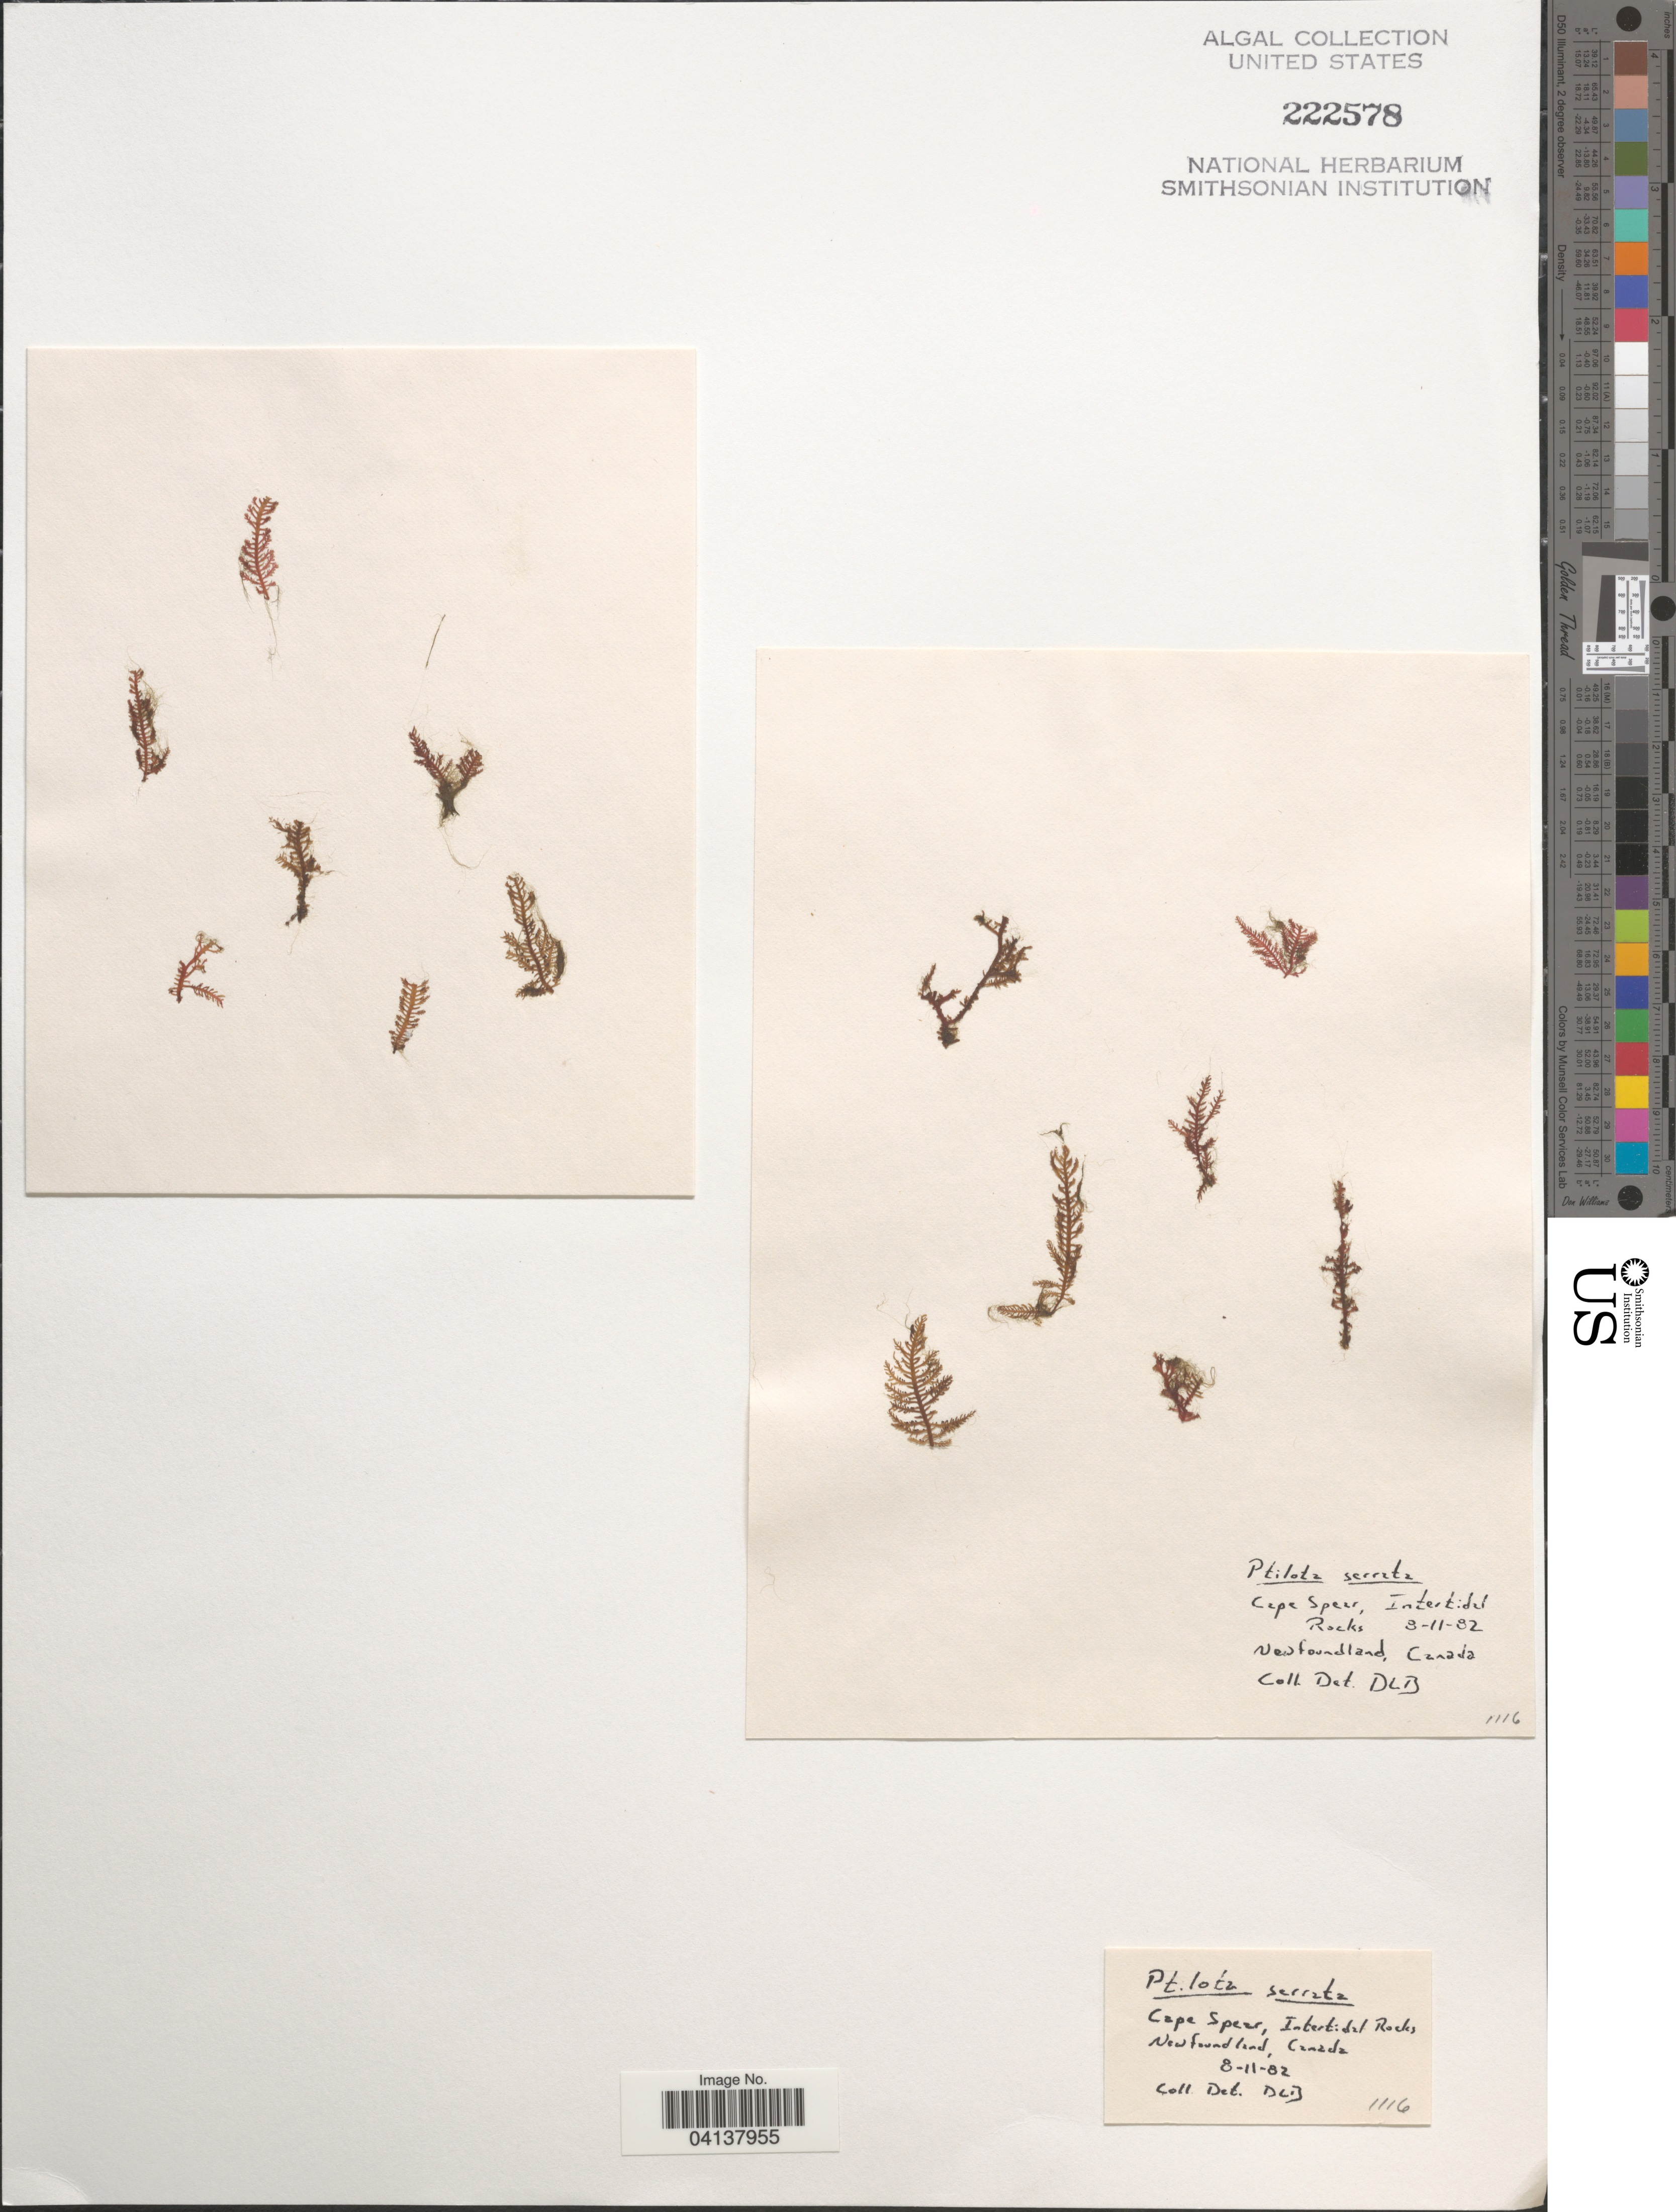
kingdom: Plantae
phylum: Rhodophyta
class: Florideophyceae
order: Ceramiales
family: Wrangeliaceae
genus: Ptilota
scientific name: Ptilota serrata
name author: Kützing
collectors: D. L. B.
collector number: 1116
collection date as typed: Transcribed d/m/y: 8/11/82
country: Canada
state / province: Newfoundland and Labrador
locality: Cape Spear, Intertidal Rocks.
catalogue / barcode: US 222578